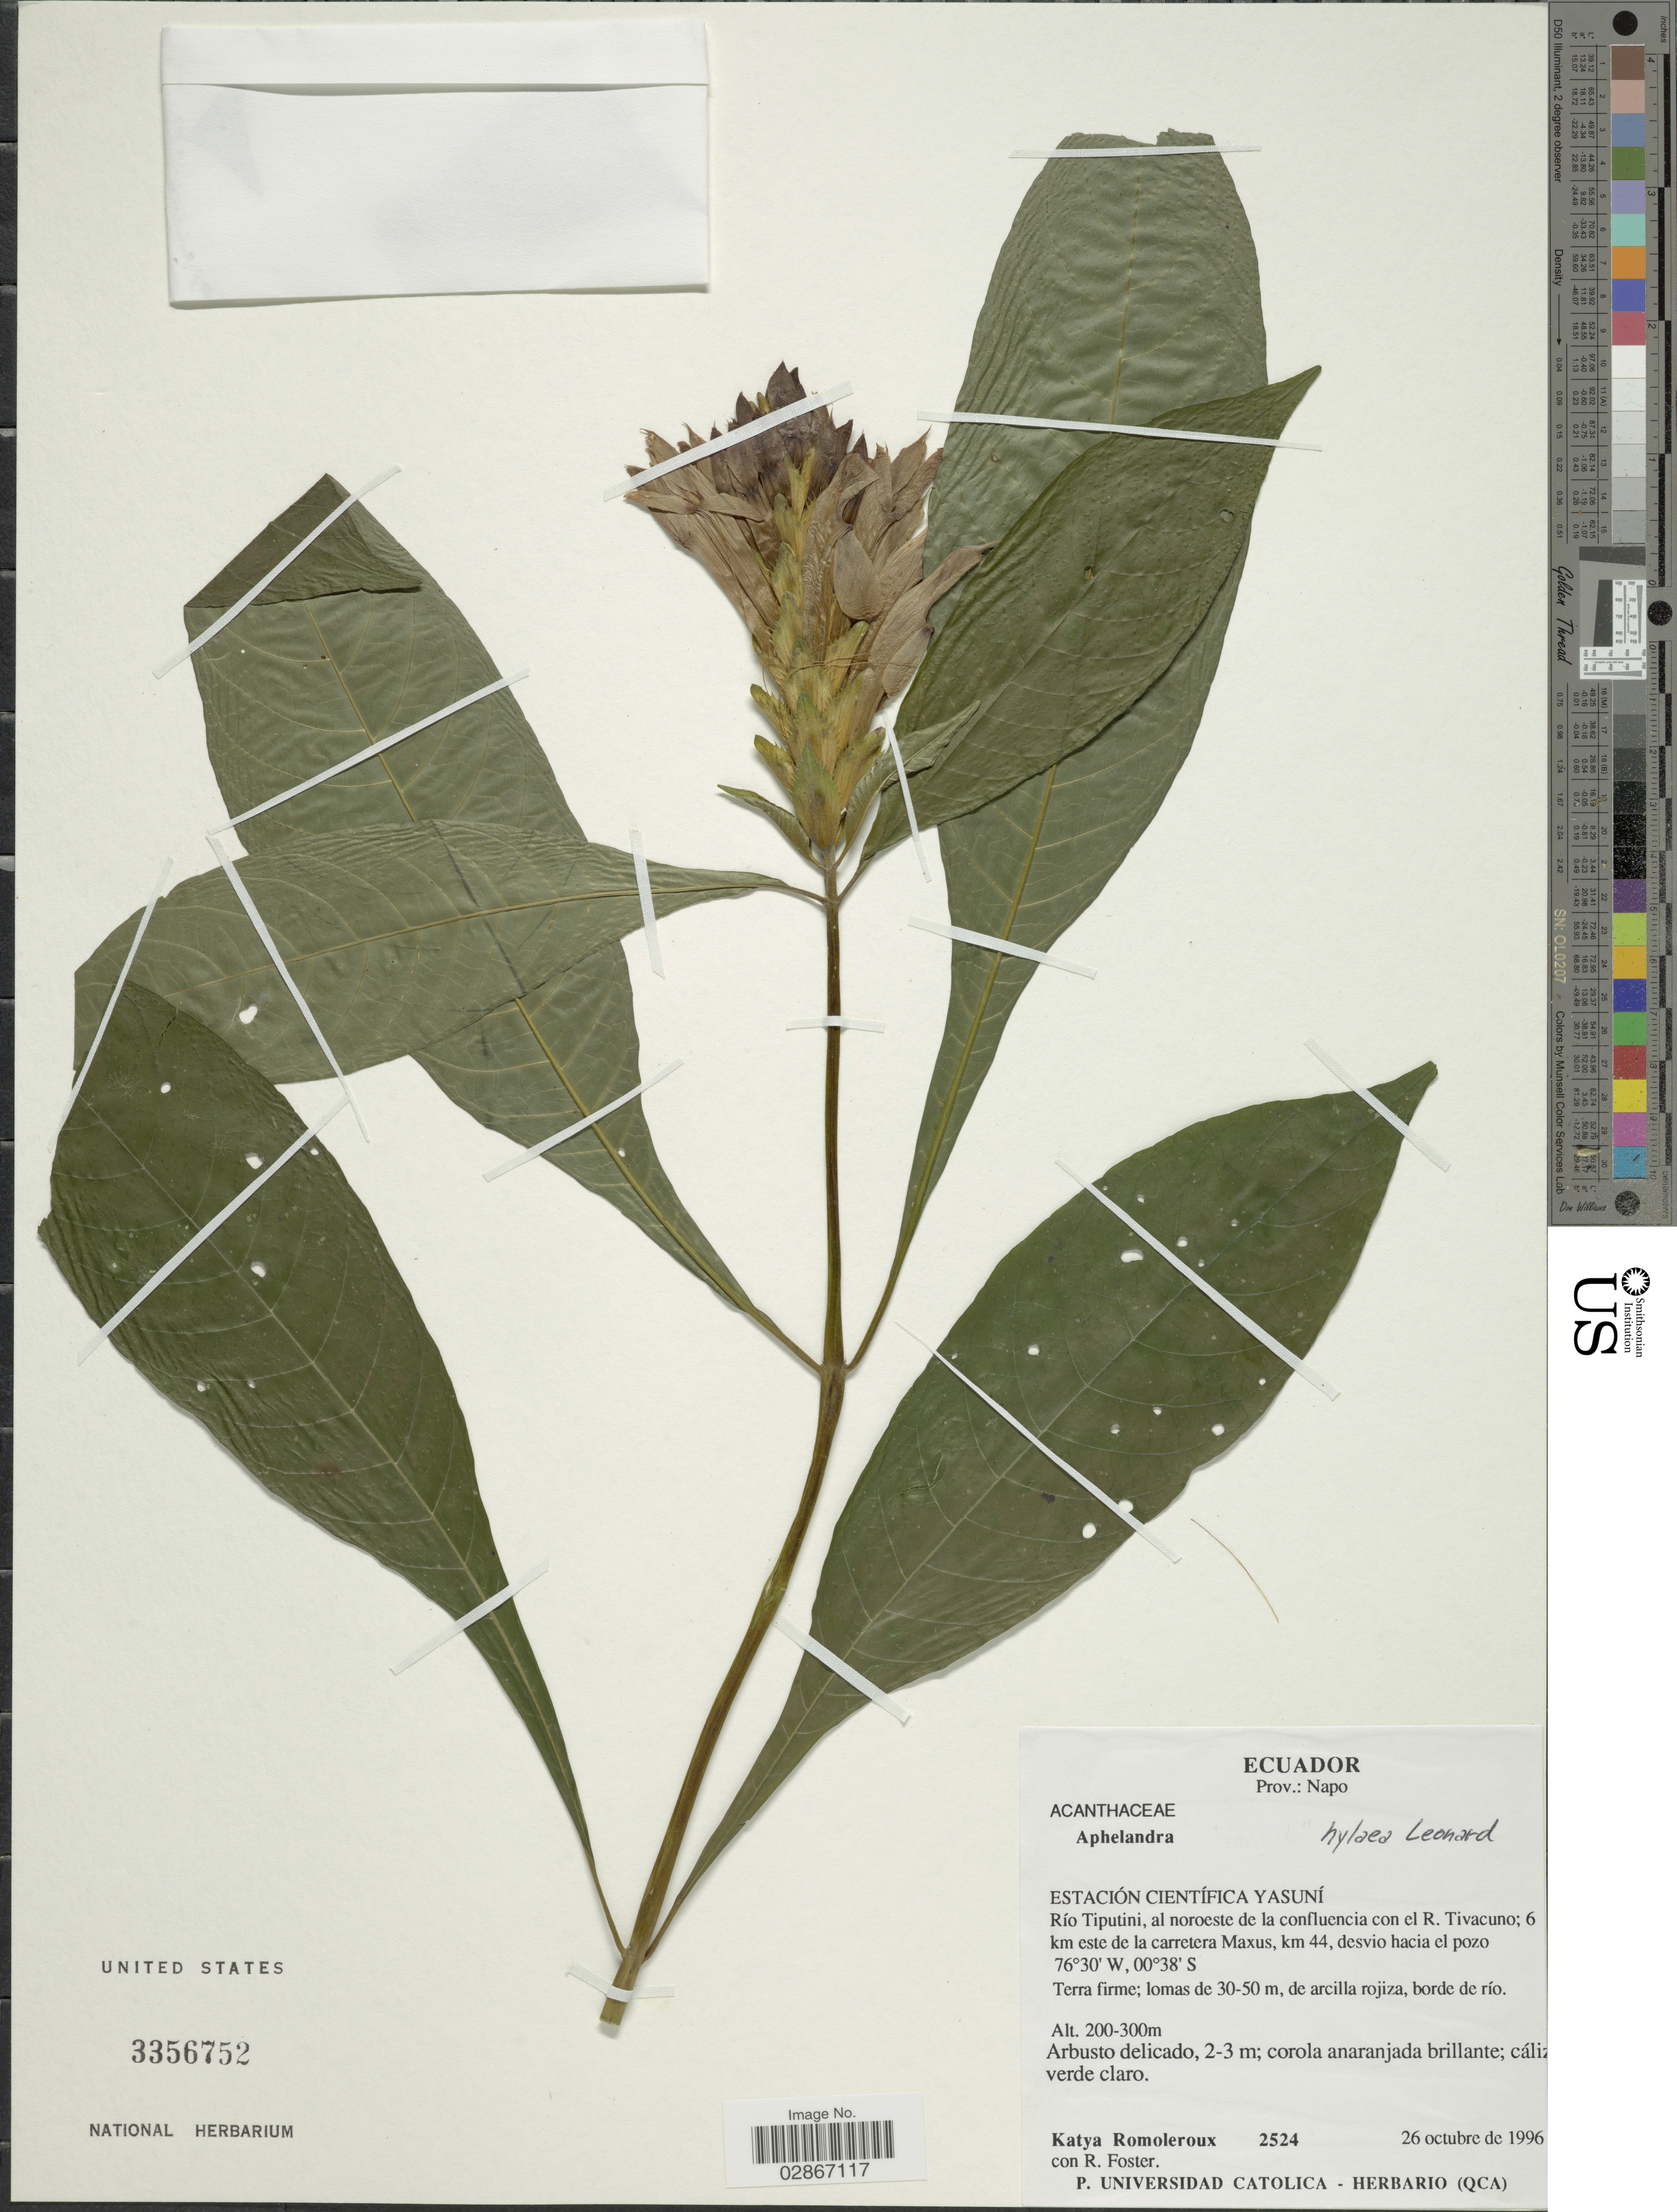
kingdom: Plantae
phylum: Tracheophyta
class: Magnoliopsida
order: Lamiales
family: Acanthaceae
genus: Aphelandra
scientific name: Aphelandra hylaea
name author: Leonard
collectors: K. Romoleroux & R. Foster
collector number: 2524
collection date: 1996-10-26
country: Ecuador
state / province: Napo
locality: Estación Científica Yasuní. Río Tiputini, al noroeste de la confluencia con el R. Tivacuno; 6 km este de la carretera Maxus, km 44, desvio hacia el pozo.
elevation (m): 200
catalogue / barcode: US 3356752